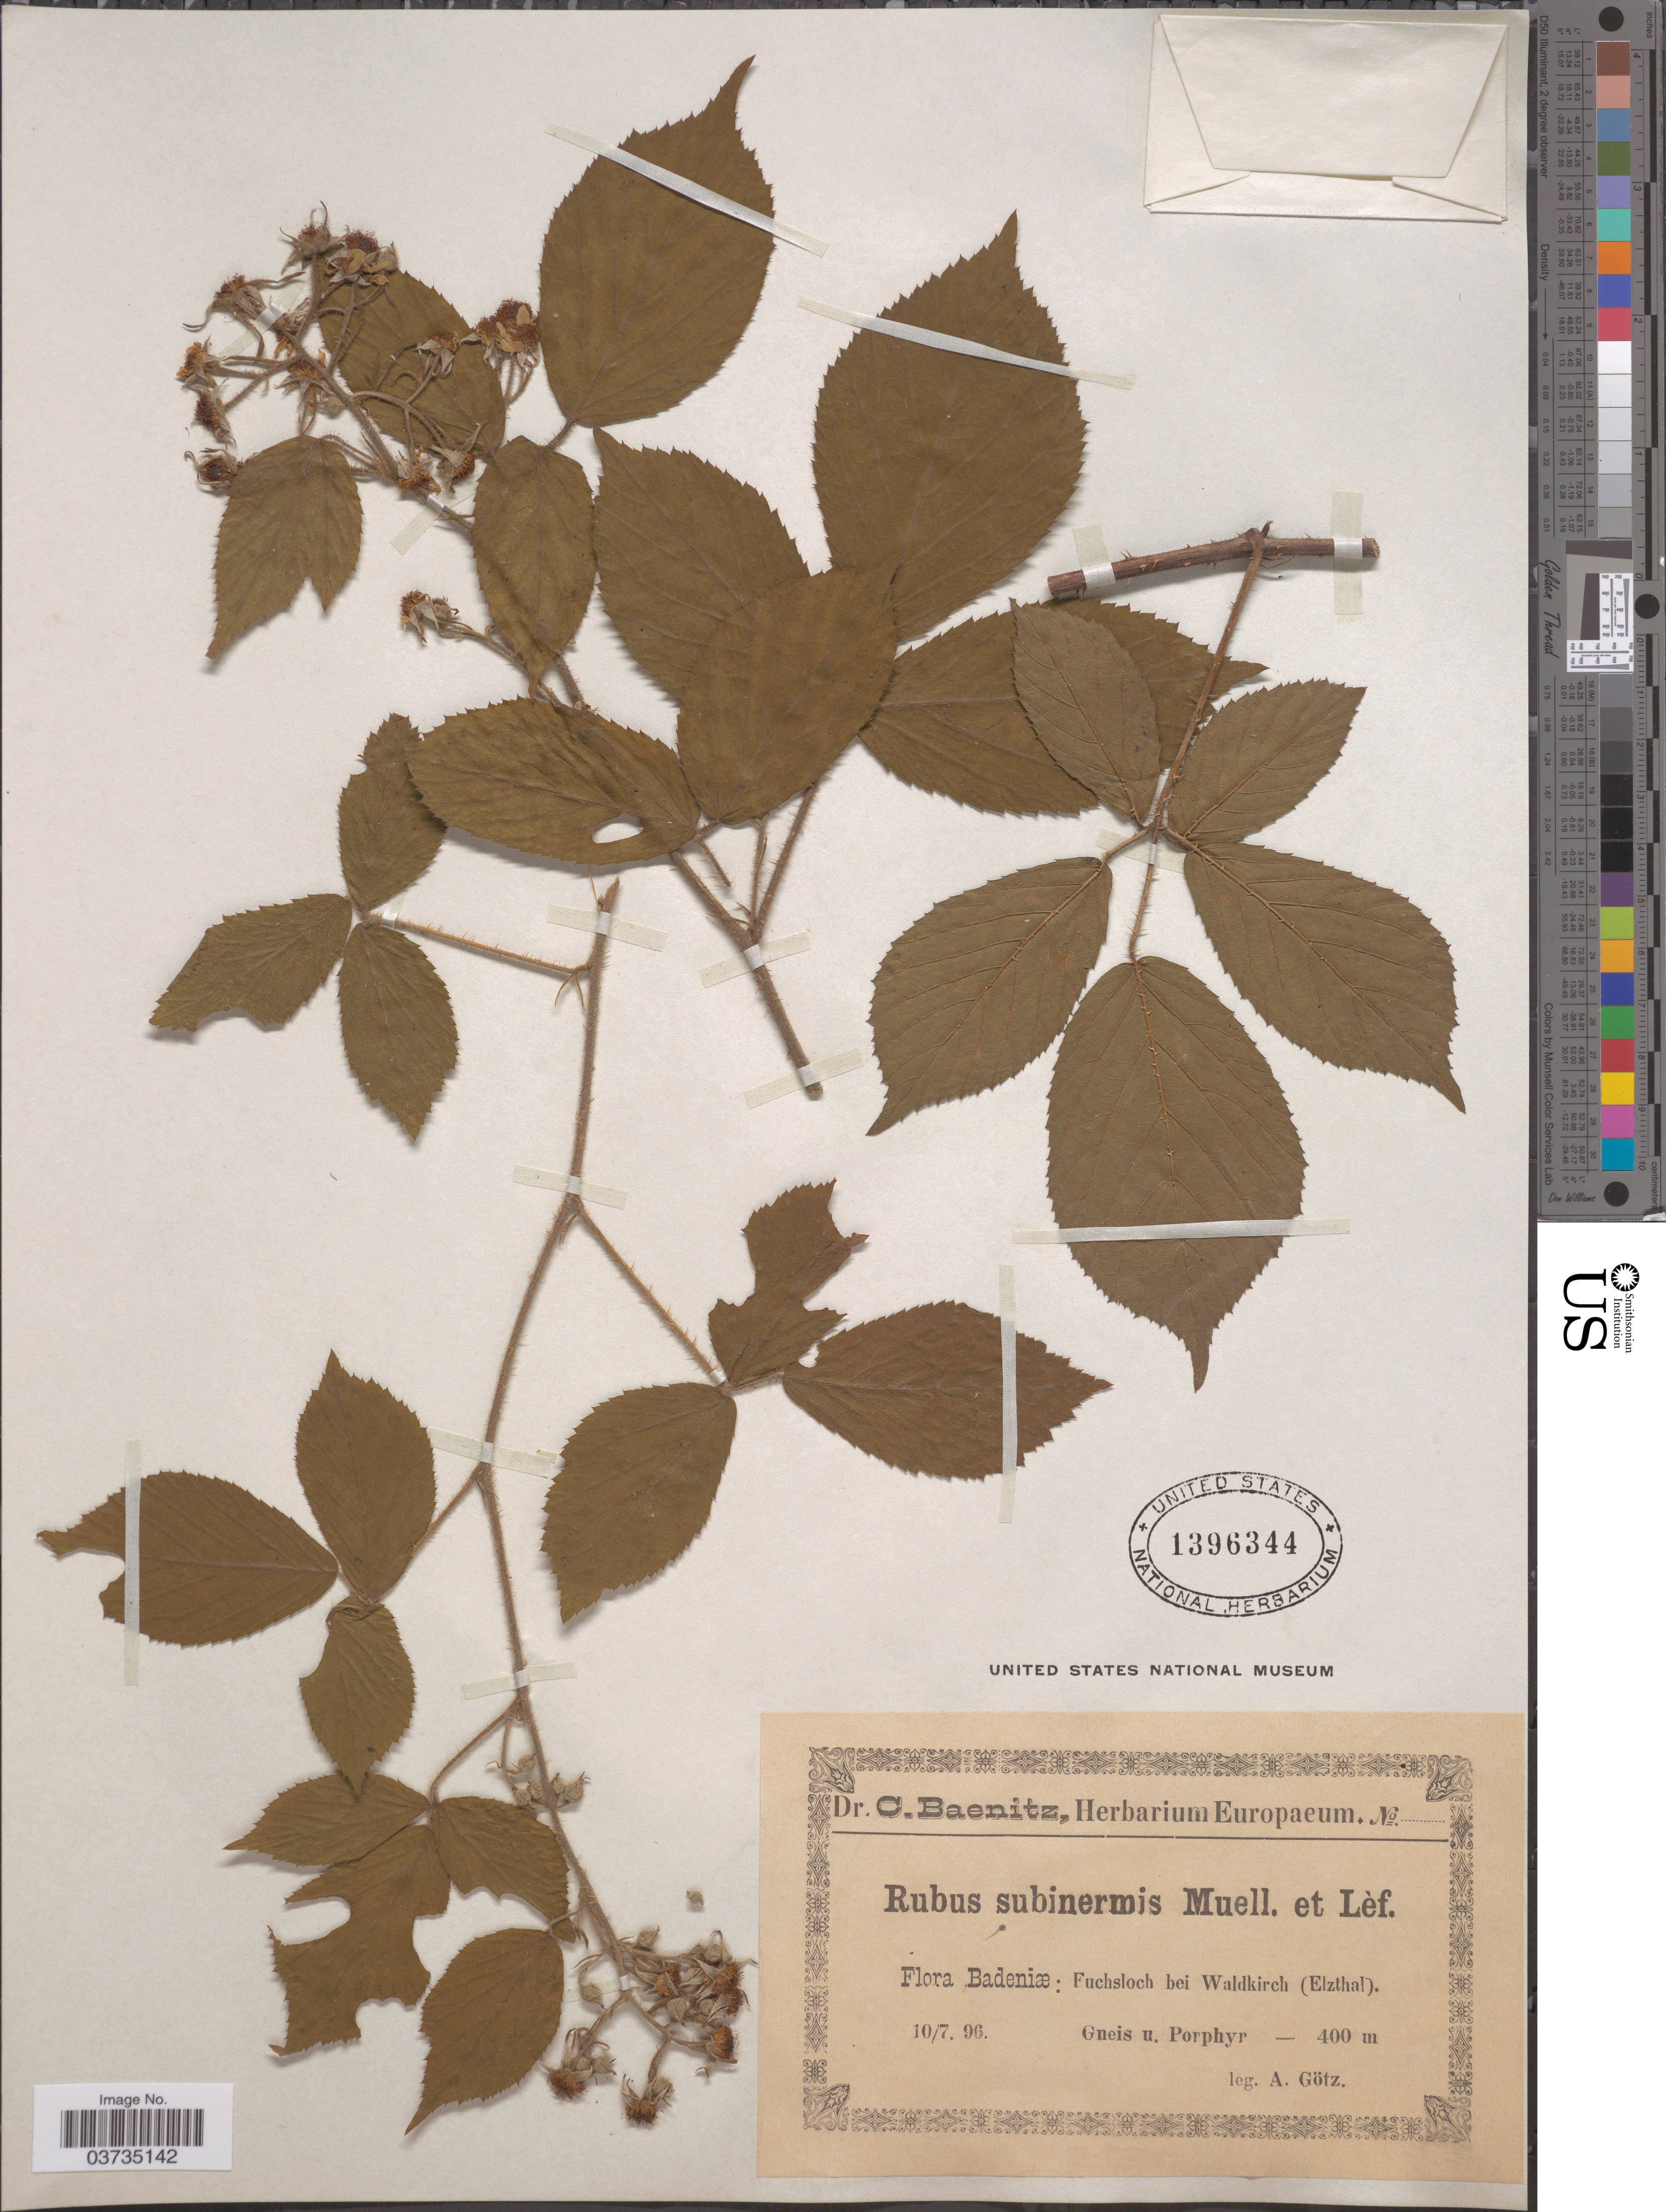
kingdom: Plantae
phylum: Tracheophyta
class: Magnoliopsida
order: Rosales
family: Rosaceae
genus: Rubus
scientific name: Rubus subinermis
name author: Rupr.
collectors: A. Götz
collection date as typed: Transcribed d/m/y: 10/7/96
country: Germany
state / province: Baden-Württemberg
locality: Badeniae: Fuchsloch bei Waldkirch (Elzthal).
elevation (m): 400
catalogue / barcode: US 1396344